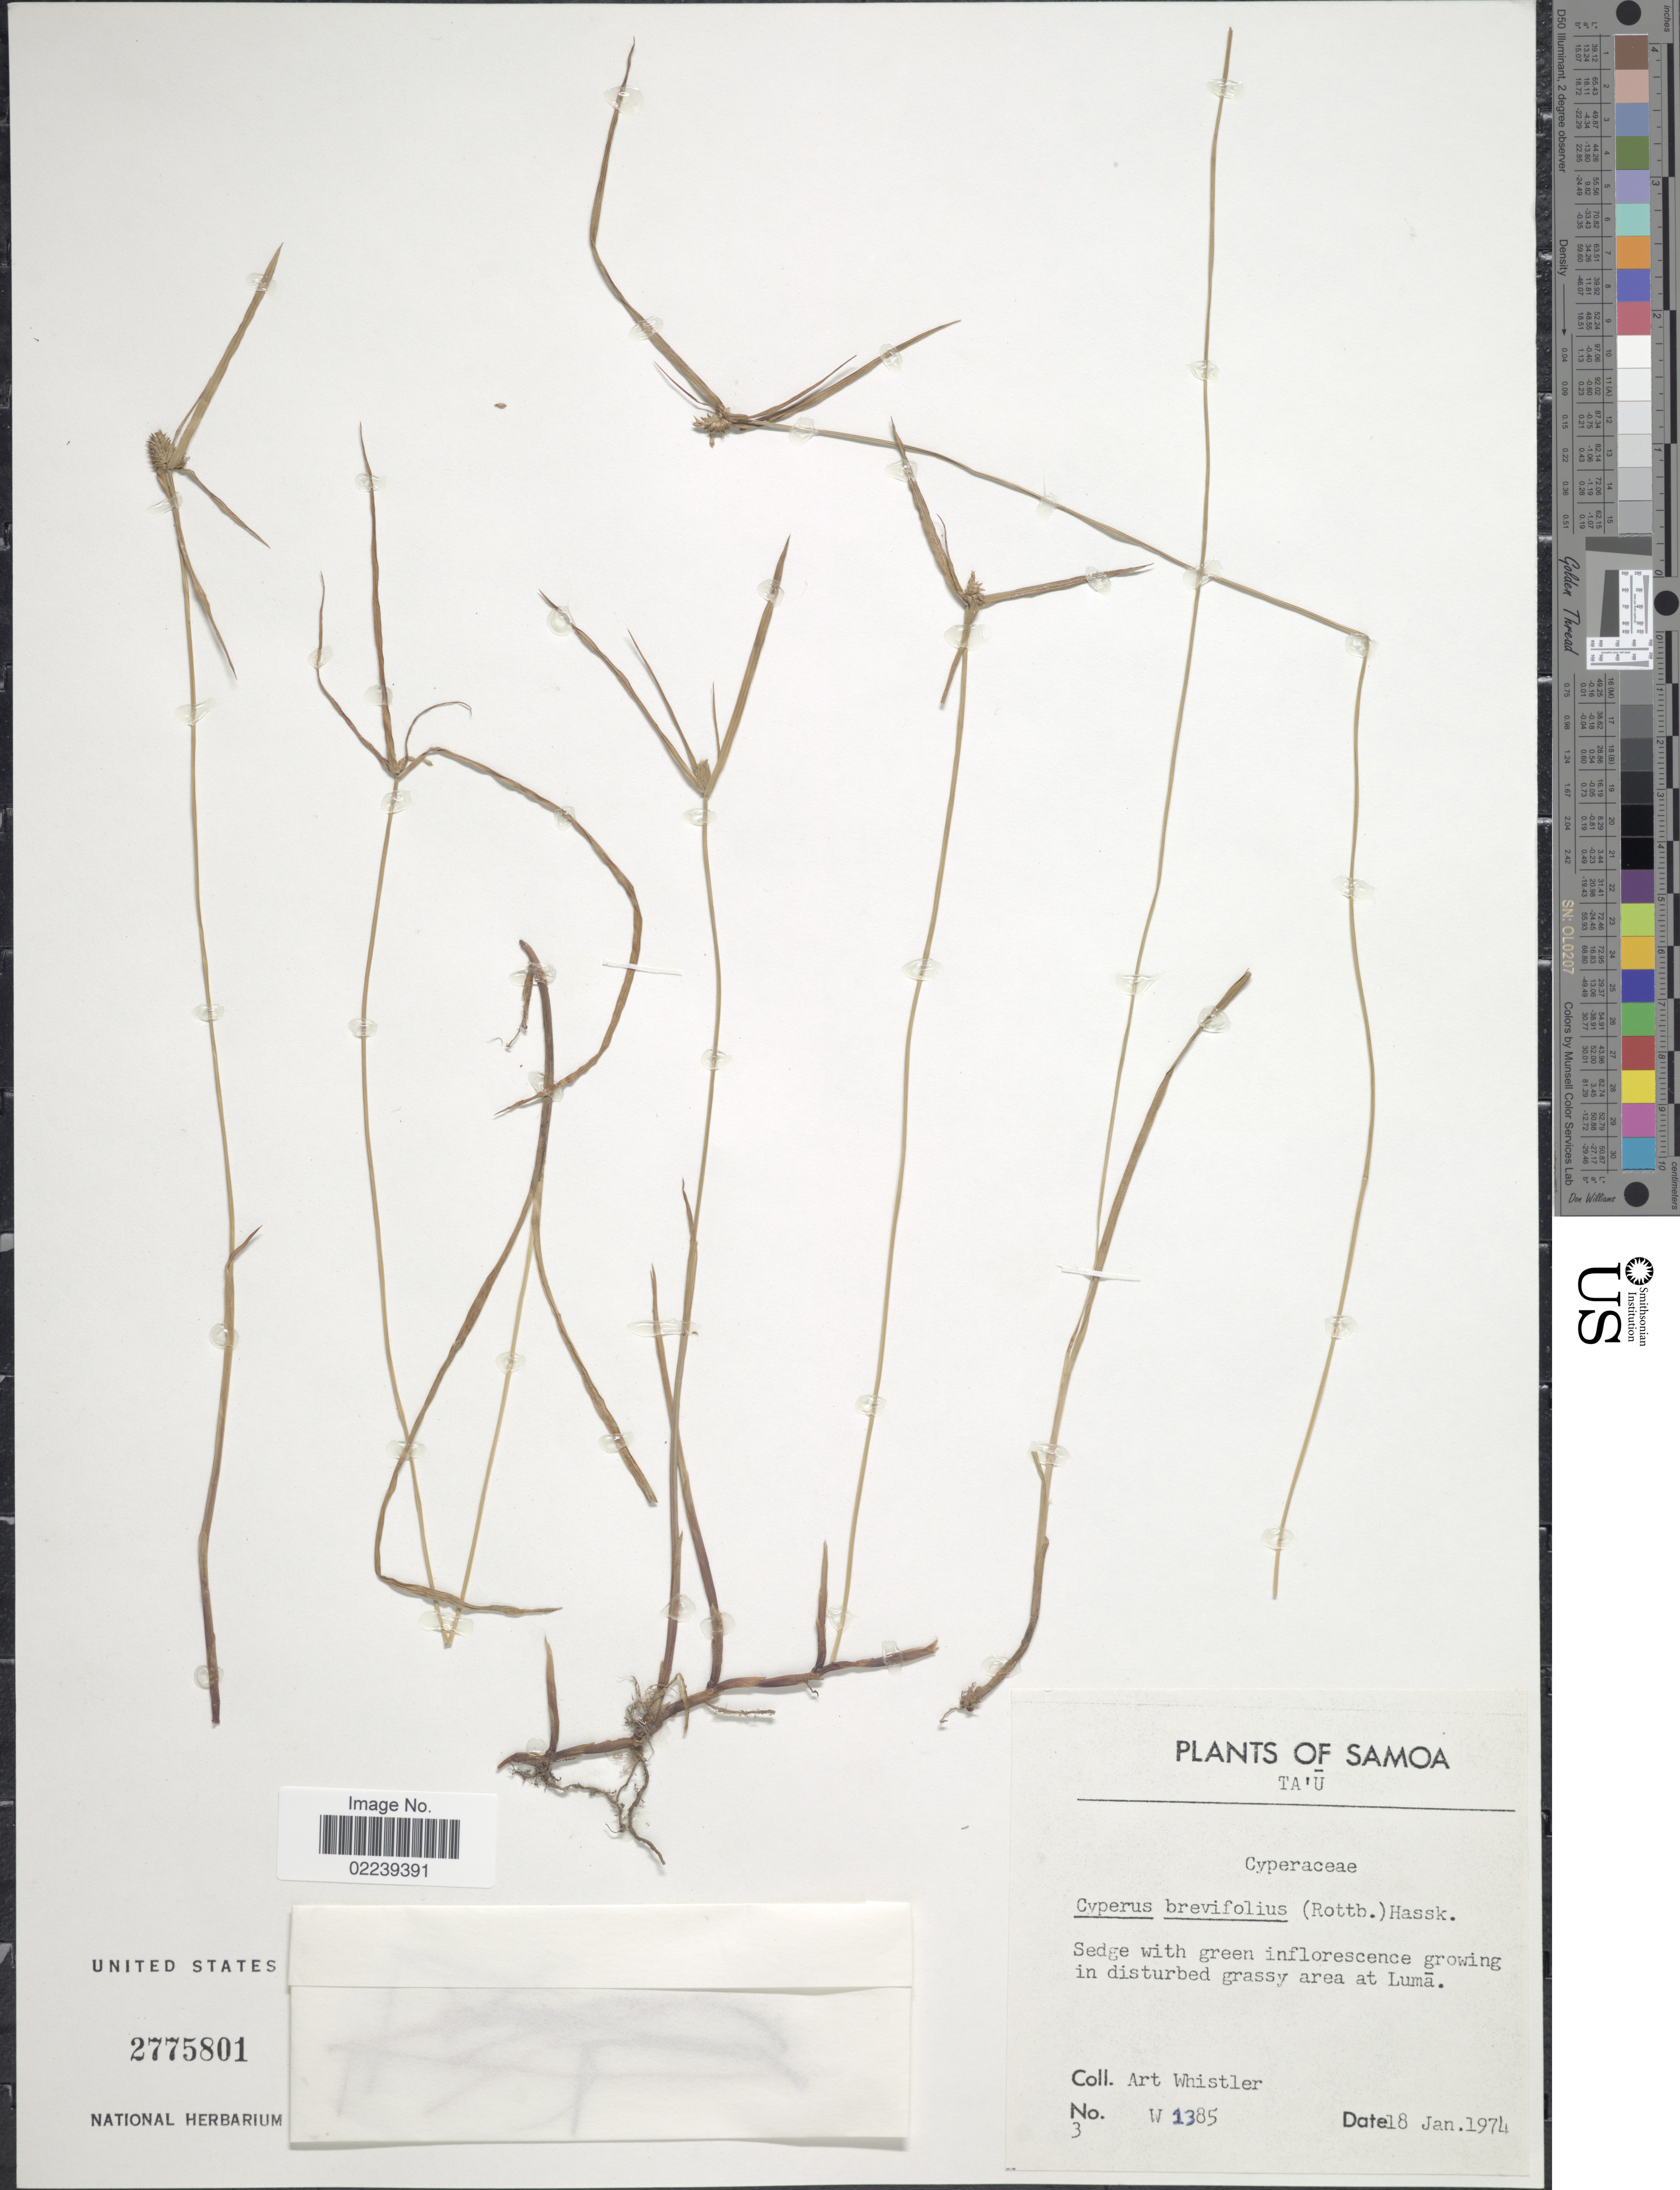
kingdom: Plantae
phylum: Tracheophyta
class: Liliopsida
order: Poales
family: Cyperaceae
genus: Cyperus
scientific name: Cyperus brevifolius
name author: (Rottb.) Hassk.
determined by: Strong, M. T., (US), Smithsonian Institution - National Museum of Natural History (UNITED STATES)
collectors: A. Whistler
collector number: W1385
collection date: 1974-01-18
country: American Samoa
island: Ta'u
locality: Ta'u, in disturbed grassy area at Luma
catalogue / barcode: US 2775801